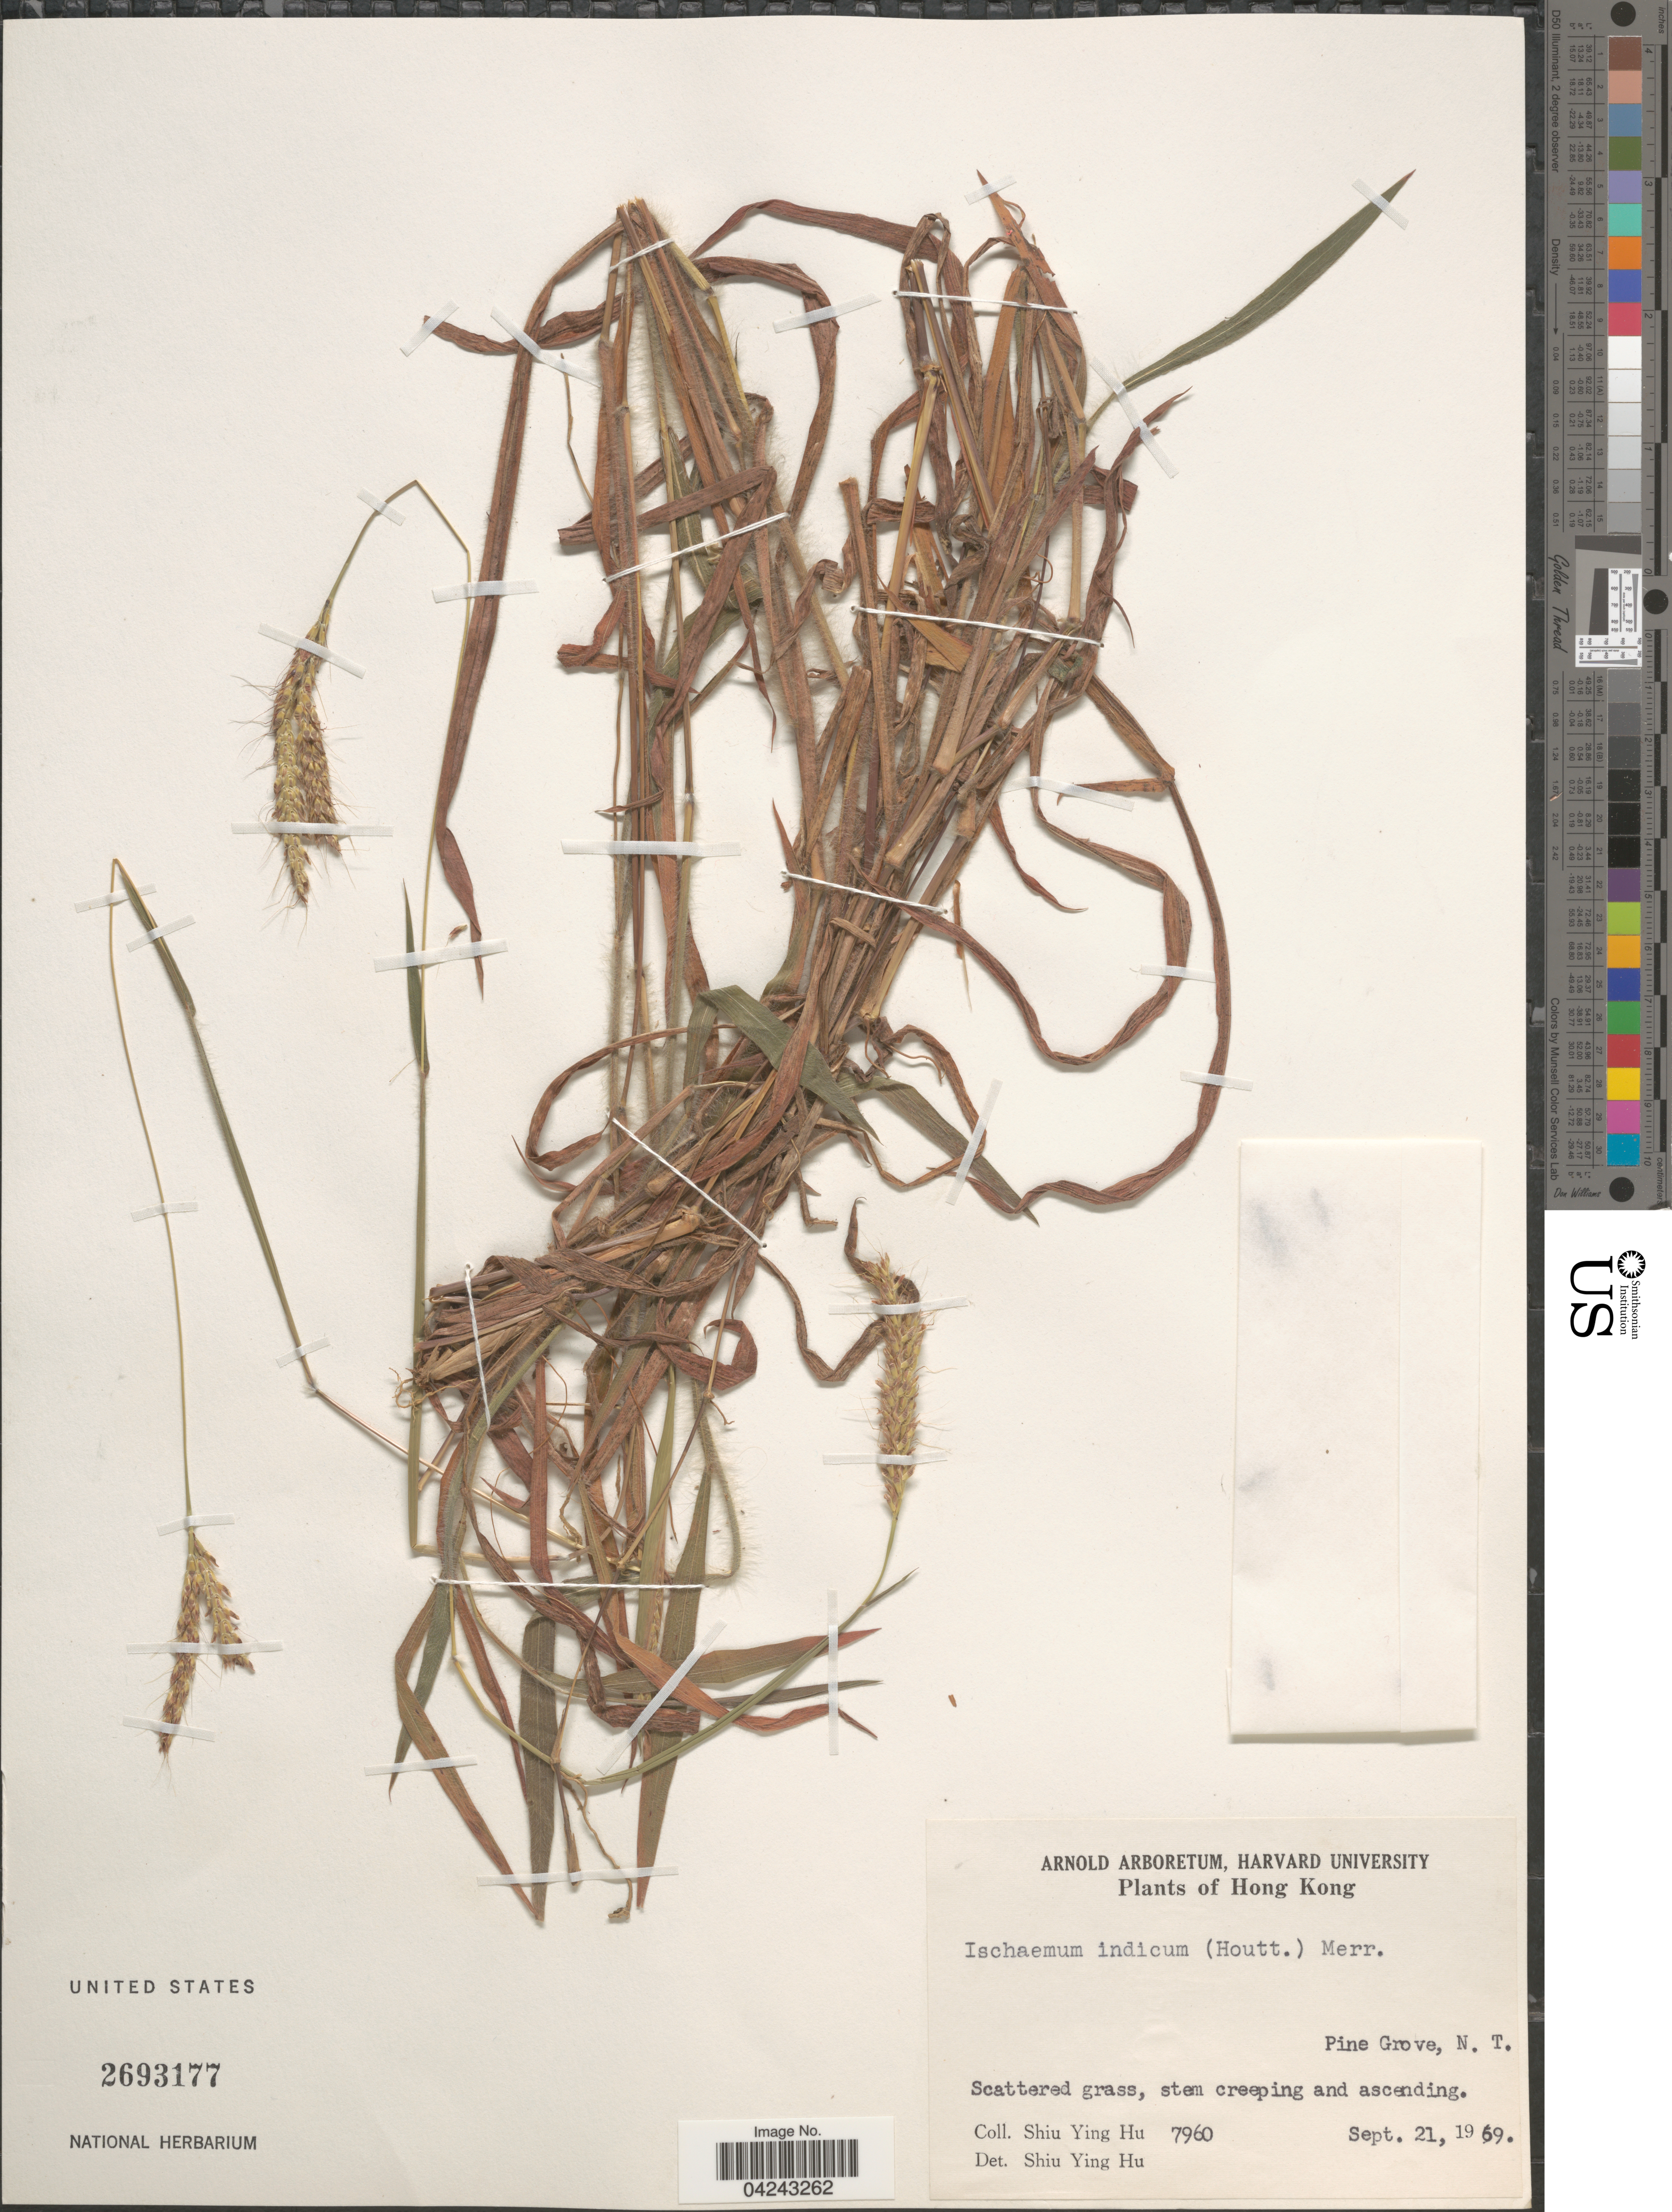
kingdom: Plantae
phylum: Tracheophyta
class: Liliopsida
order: Poales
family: Poaceae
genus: Ischaemum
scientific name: Ischaemum ciliare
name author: Retz.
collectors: S. Y. Hu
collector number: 7960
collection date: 1969-09-21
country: China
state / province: Hong Kong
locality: Pine Grove, N. T.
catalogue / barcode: US 2693177